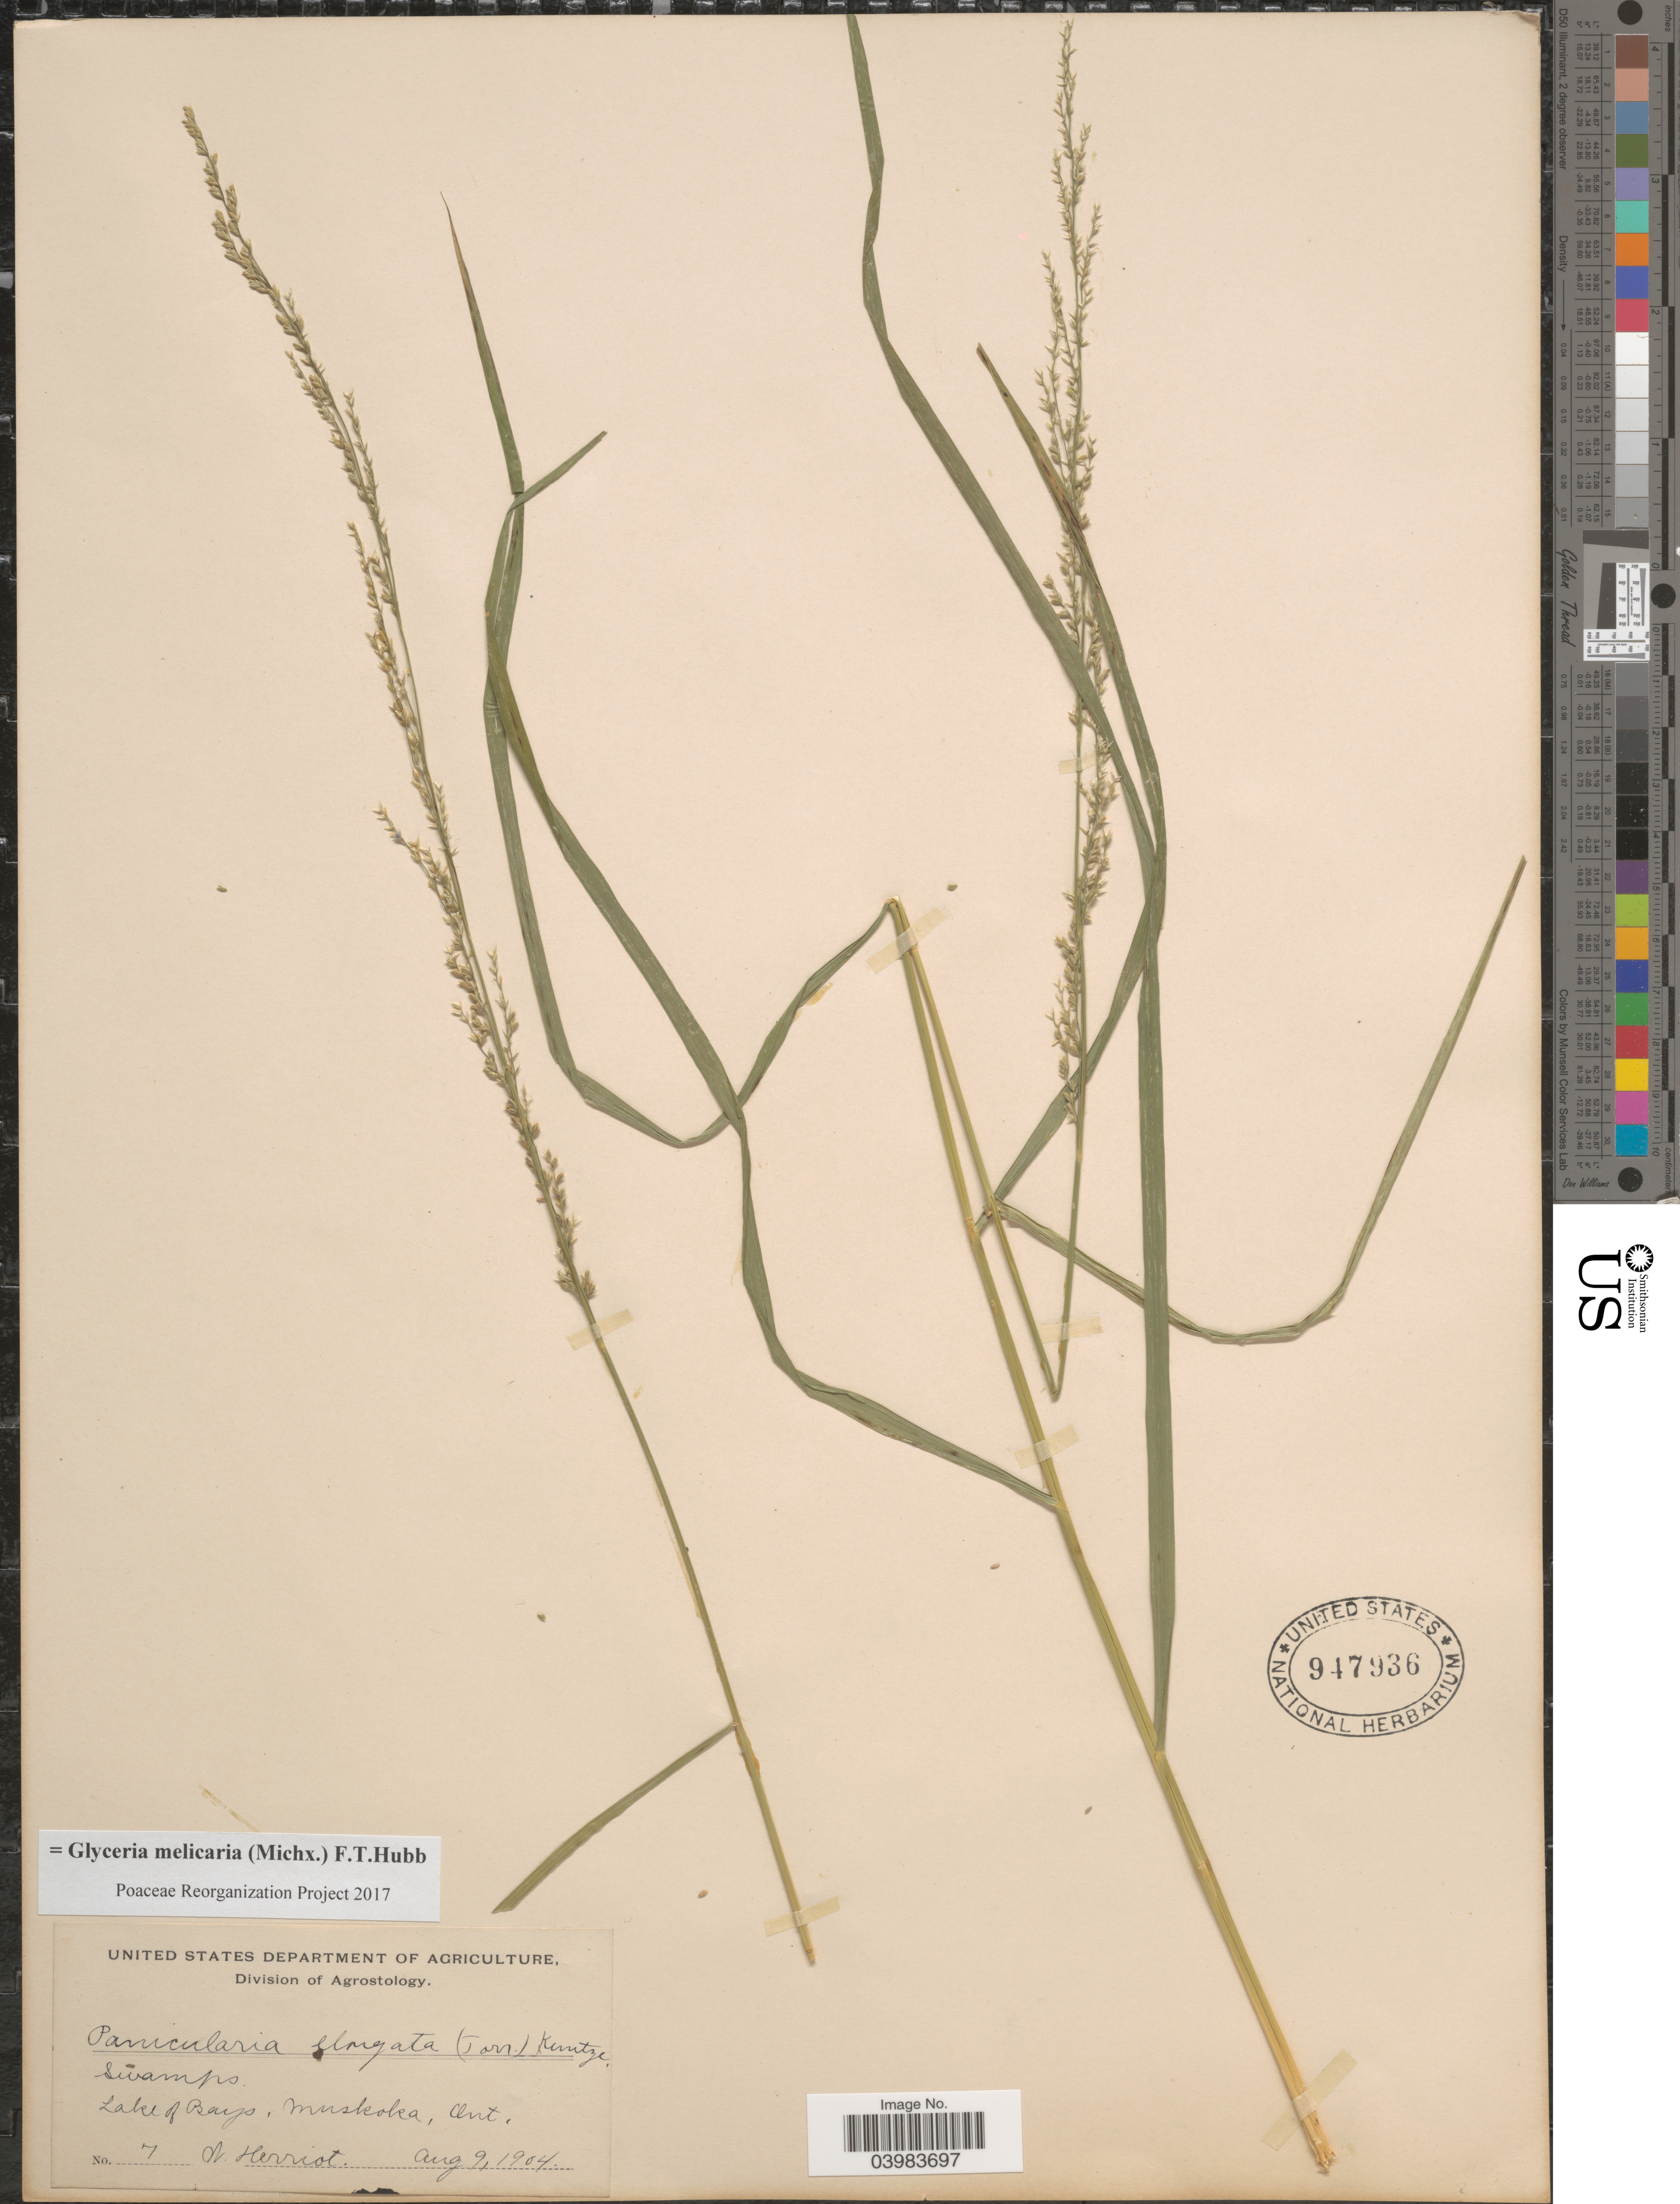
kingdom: Plantae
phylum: Tracheophyta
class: Liliopsida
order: Poales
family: Poaceae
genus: Glyceria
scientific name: Glyceria melicaria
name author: (Michx.) F.T. Hubb.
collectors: W. Herriot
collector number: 7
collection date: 1904-08-09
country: Canada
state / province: Ontario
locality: Lake of Bays, Muskoka.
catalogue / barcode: US 947936